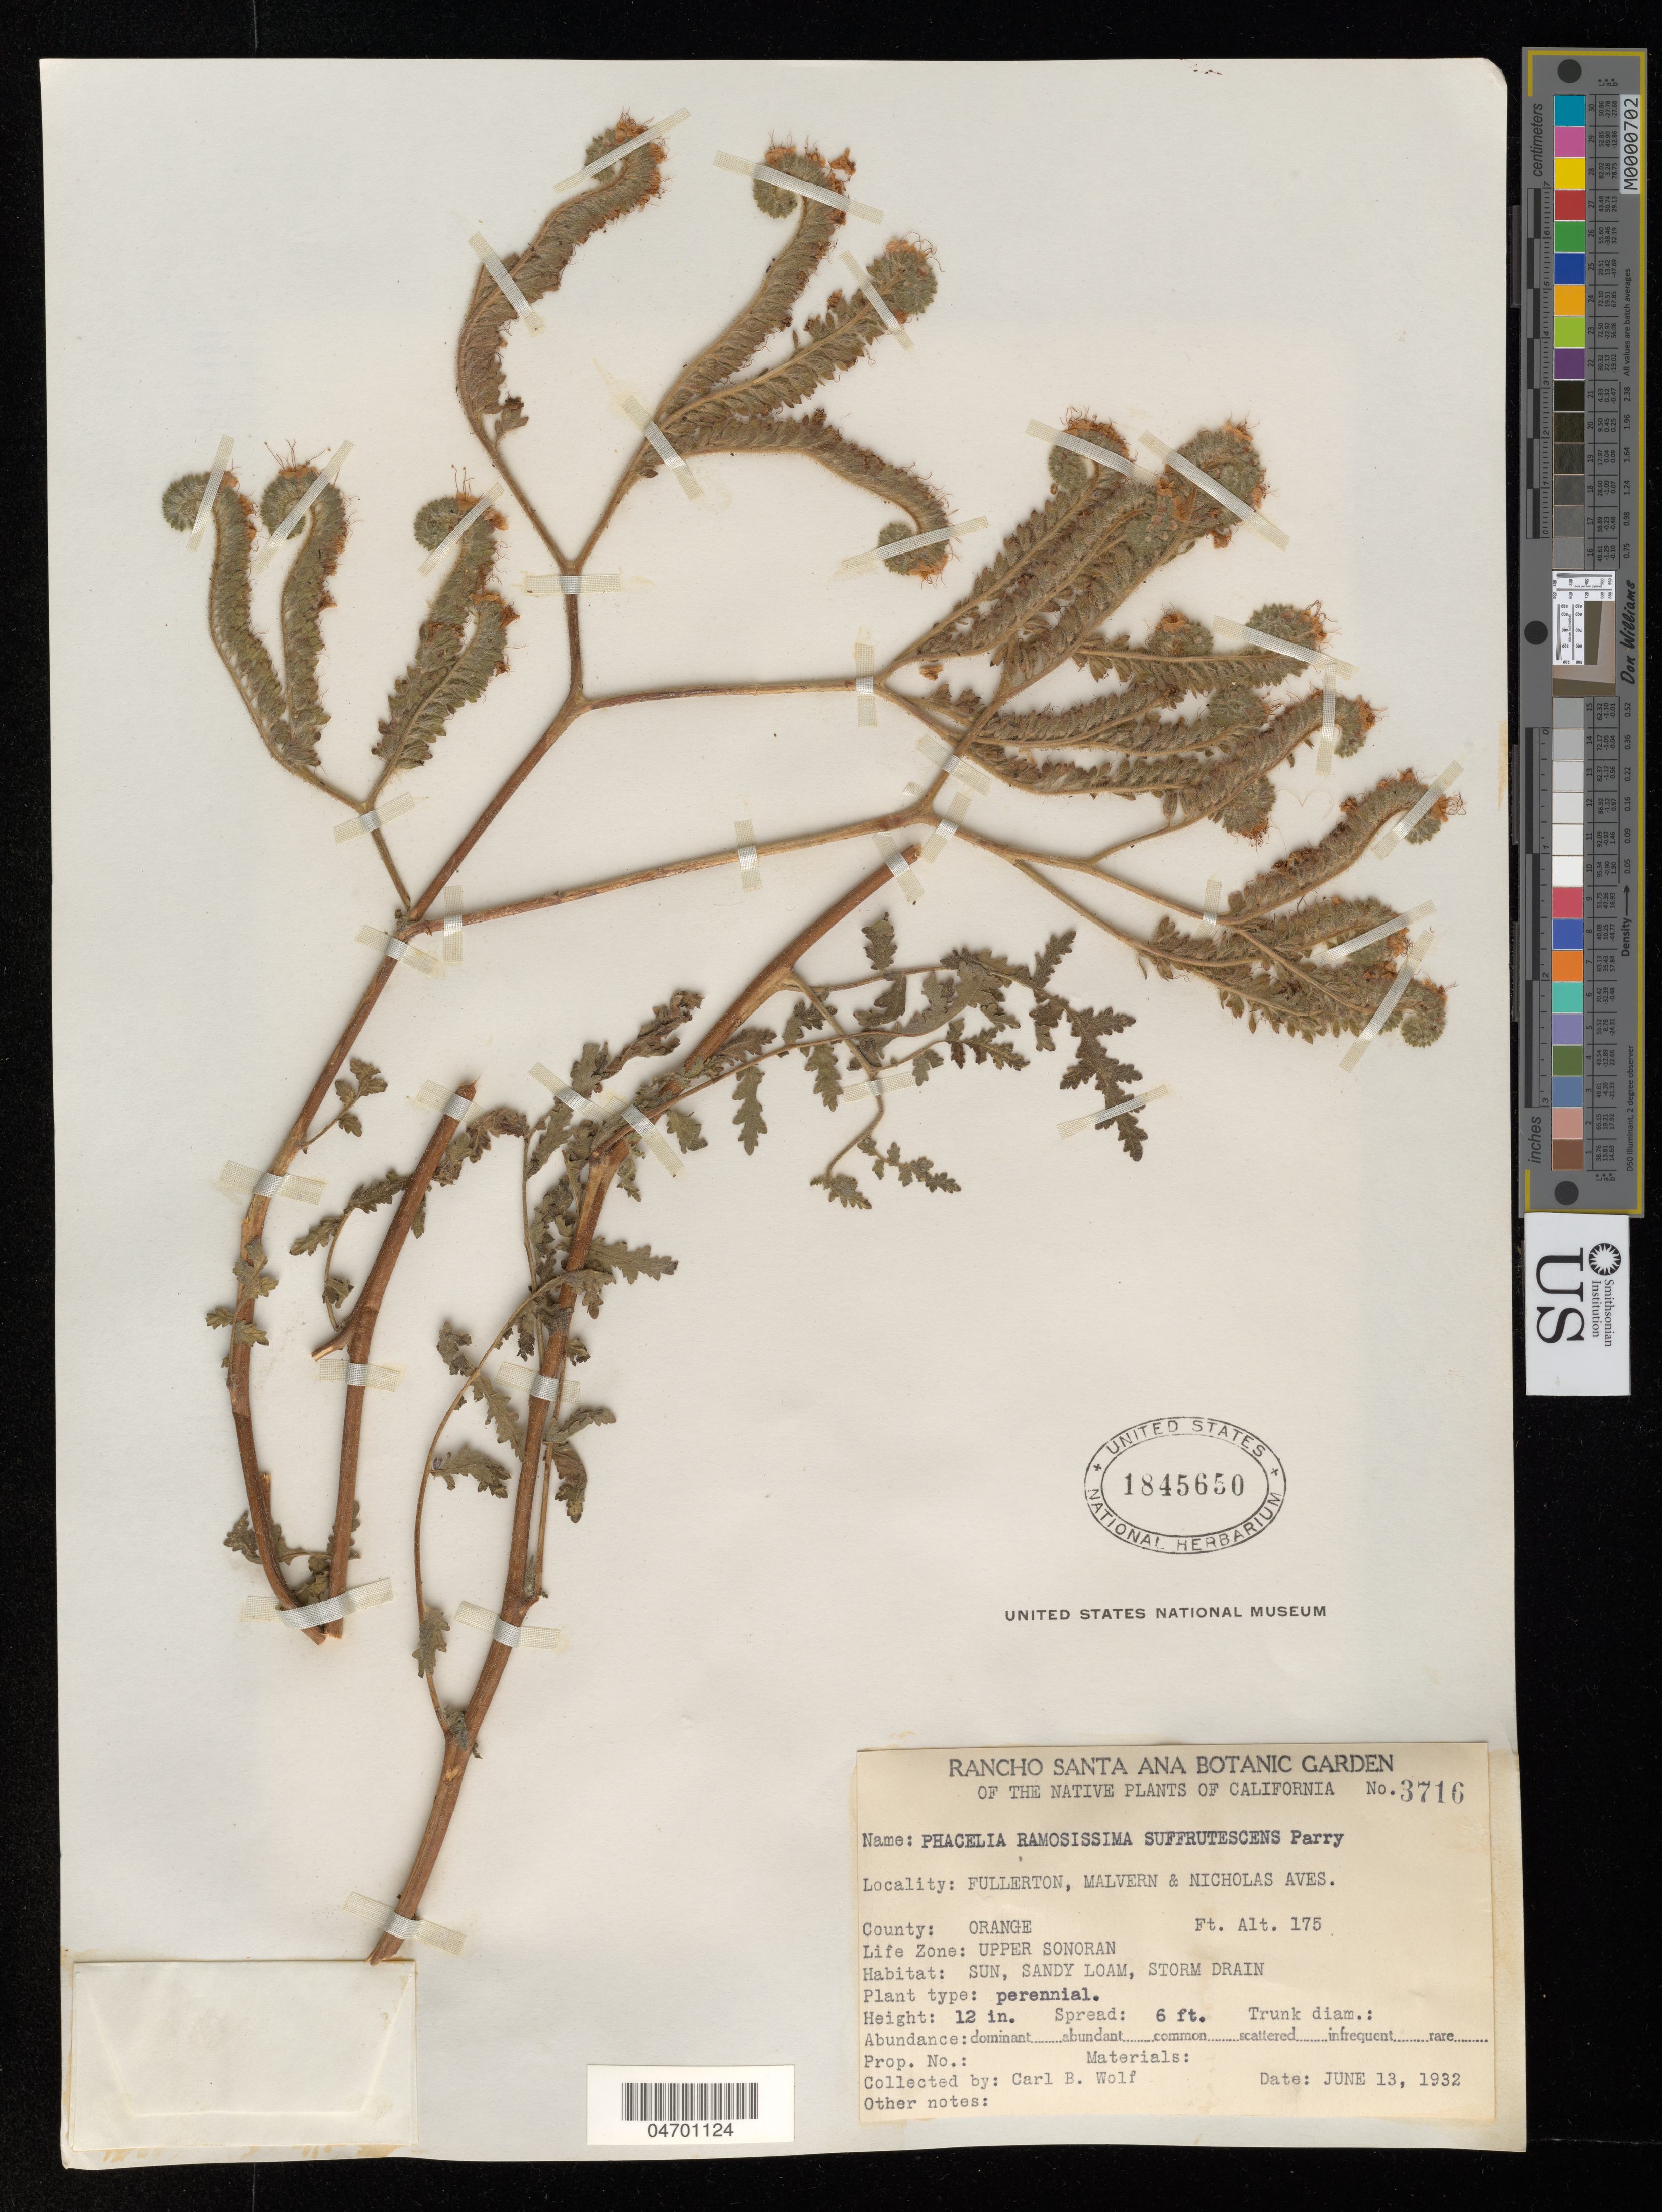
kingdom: Plantae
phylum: Tracheophyta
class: Magnoliopsida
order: Boraginales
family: Hydrophyllaceae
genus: Phacelia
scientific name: Phacelia ramosissima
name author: Douglas ex Lehm.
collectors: C. B. Wolf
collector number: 3716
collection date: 1932-06-13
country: United States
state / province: California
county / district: Orange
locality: County: Orange. Life Zone: Upper Sonoran. Fullerton, Malvern & Nicholas Aves.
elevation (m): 53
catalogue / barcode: US 1845650